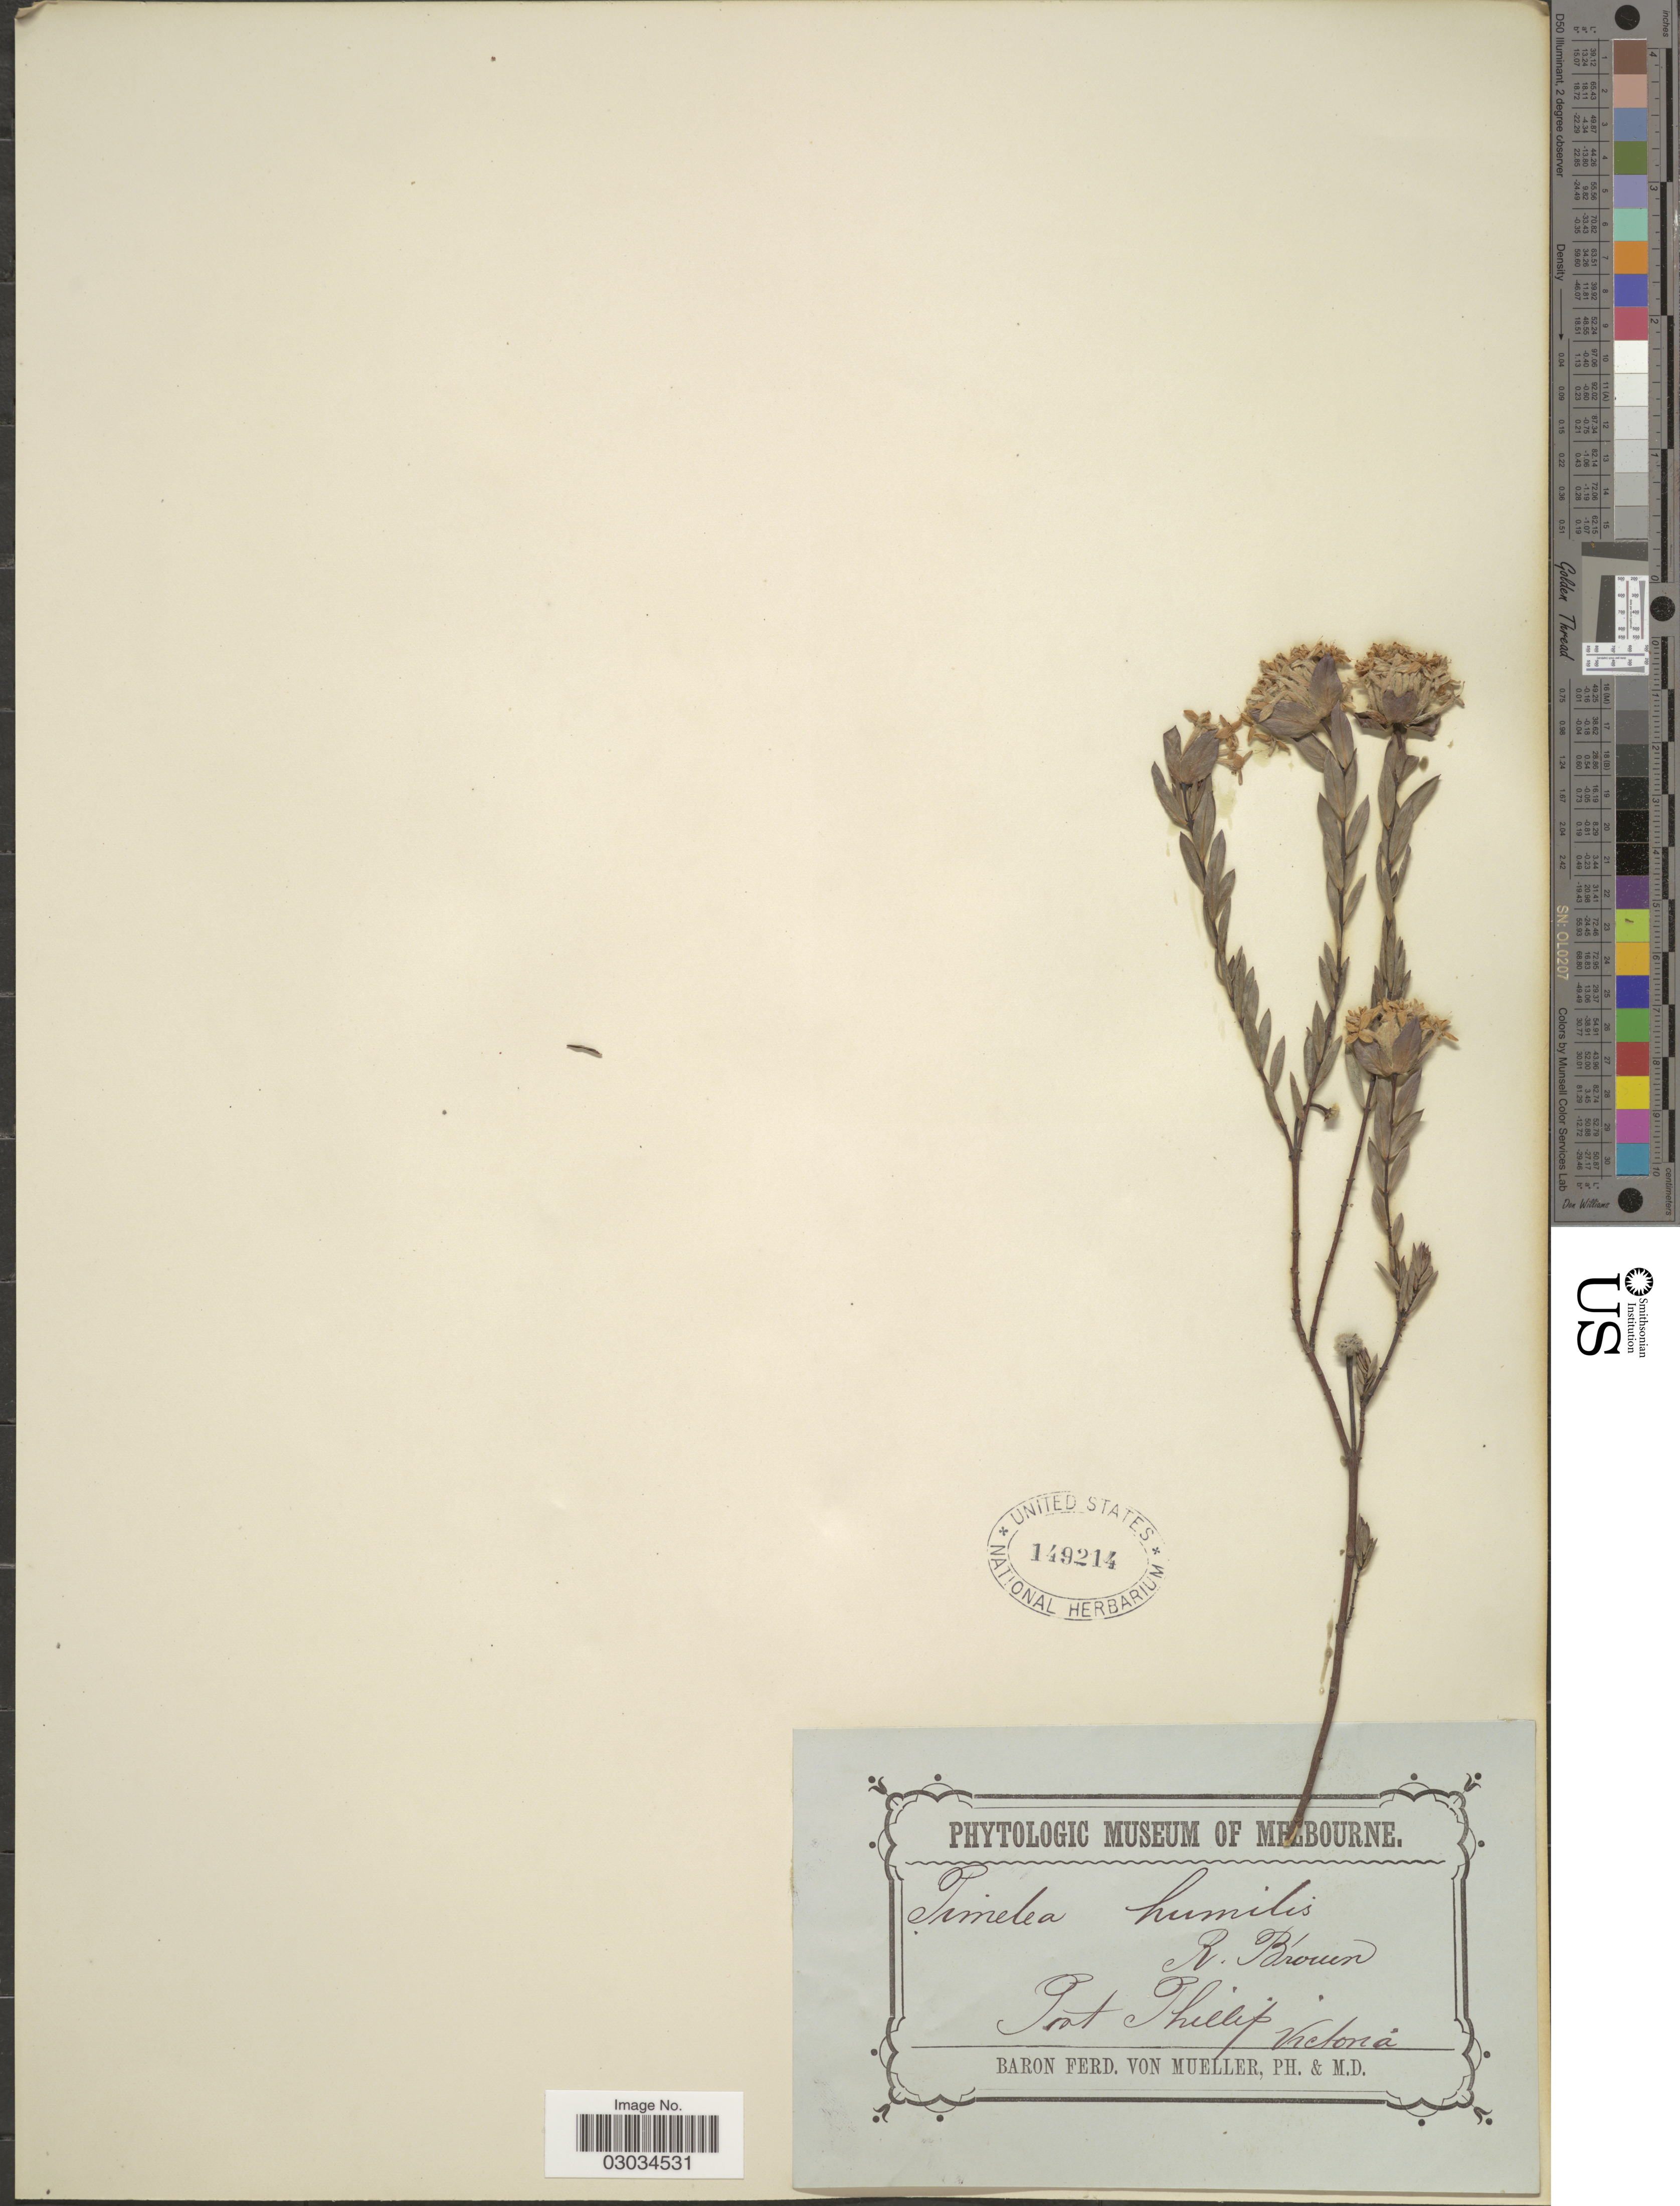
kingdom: Plantae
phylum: Tracheophyta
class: Magnoliopsida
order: Malvales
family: Thymelaeaceae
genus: Pimelea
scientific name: Pimelea humilis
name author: R. Br.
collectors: F. von Mueller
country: Australia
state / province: Victoria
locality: Port Phillip. Victoria.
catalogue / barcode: US 149214